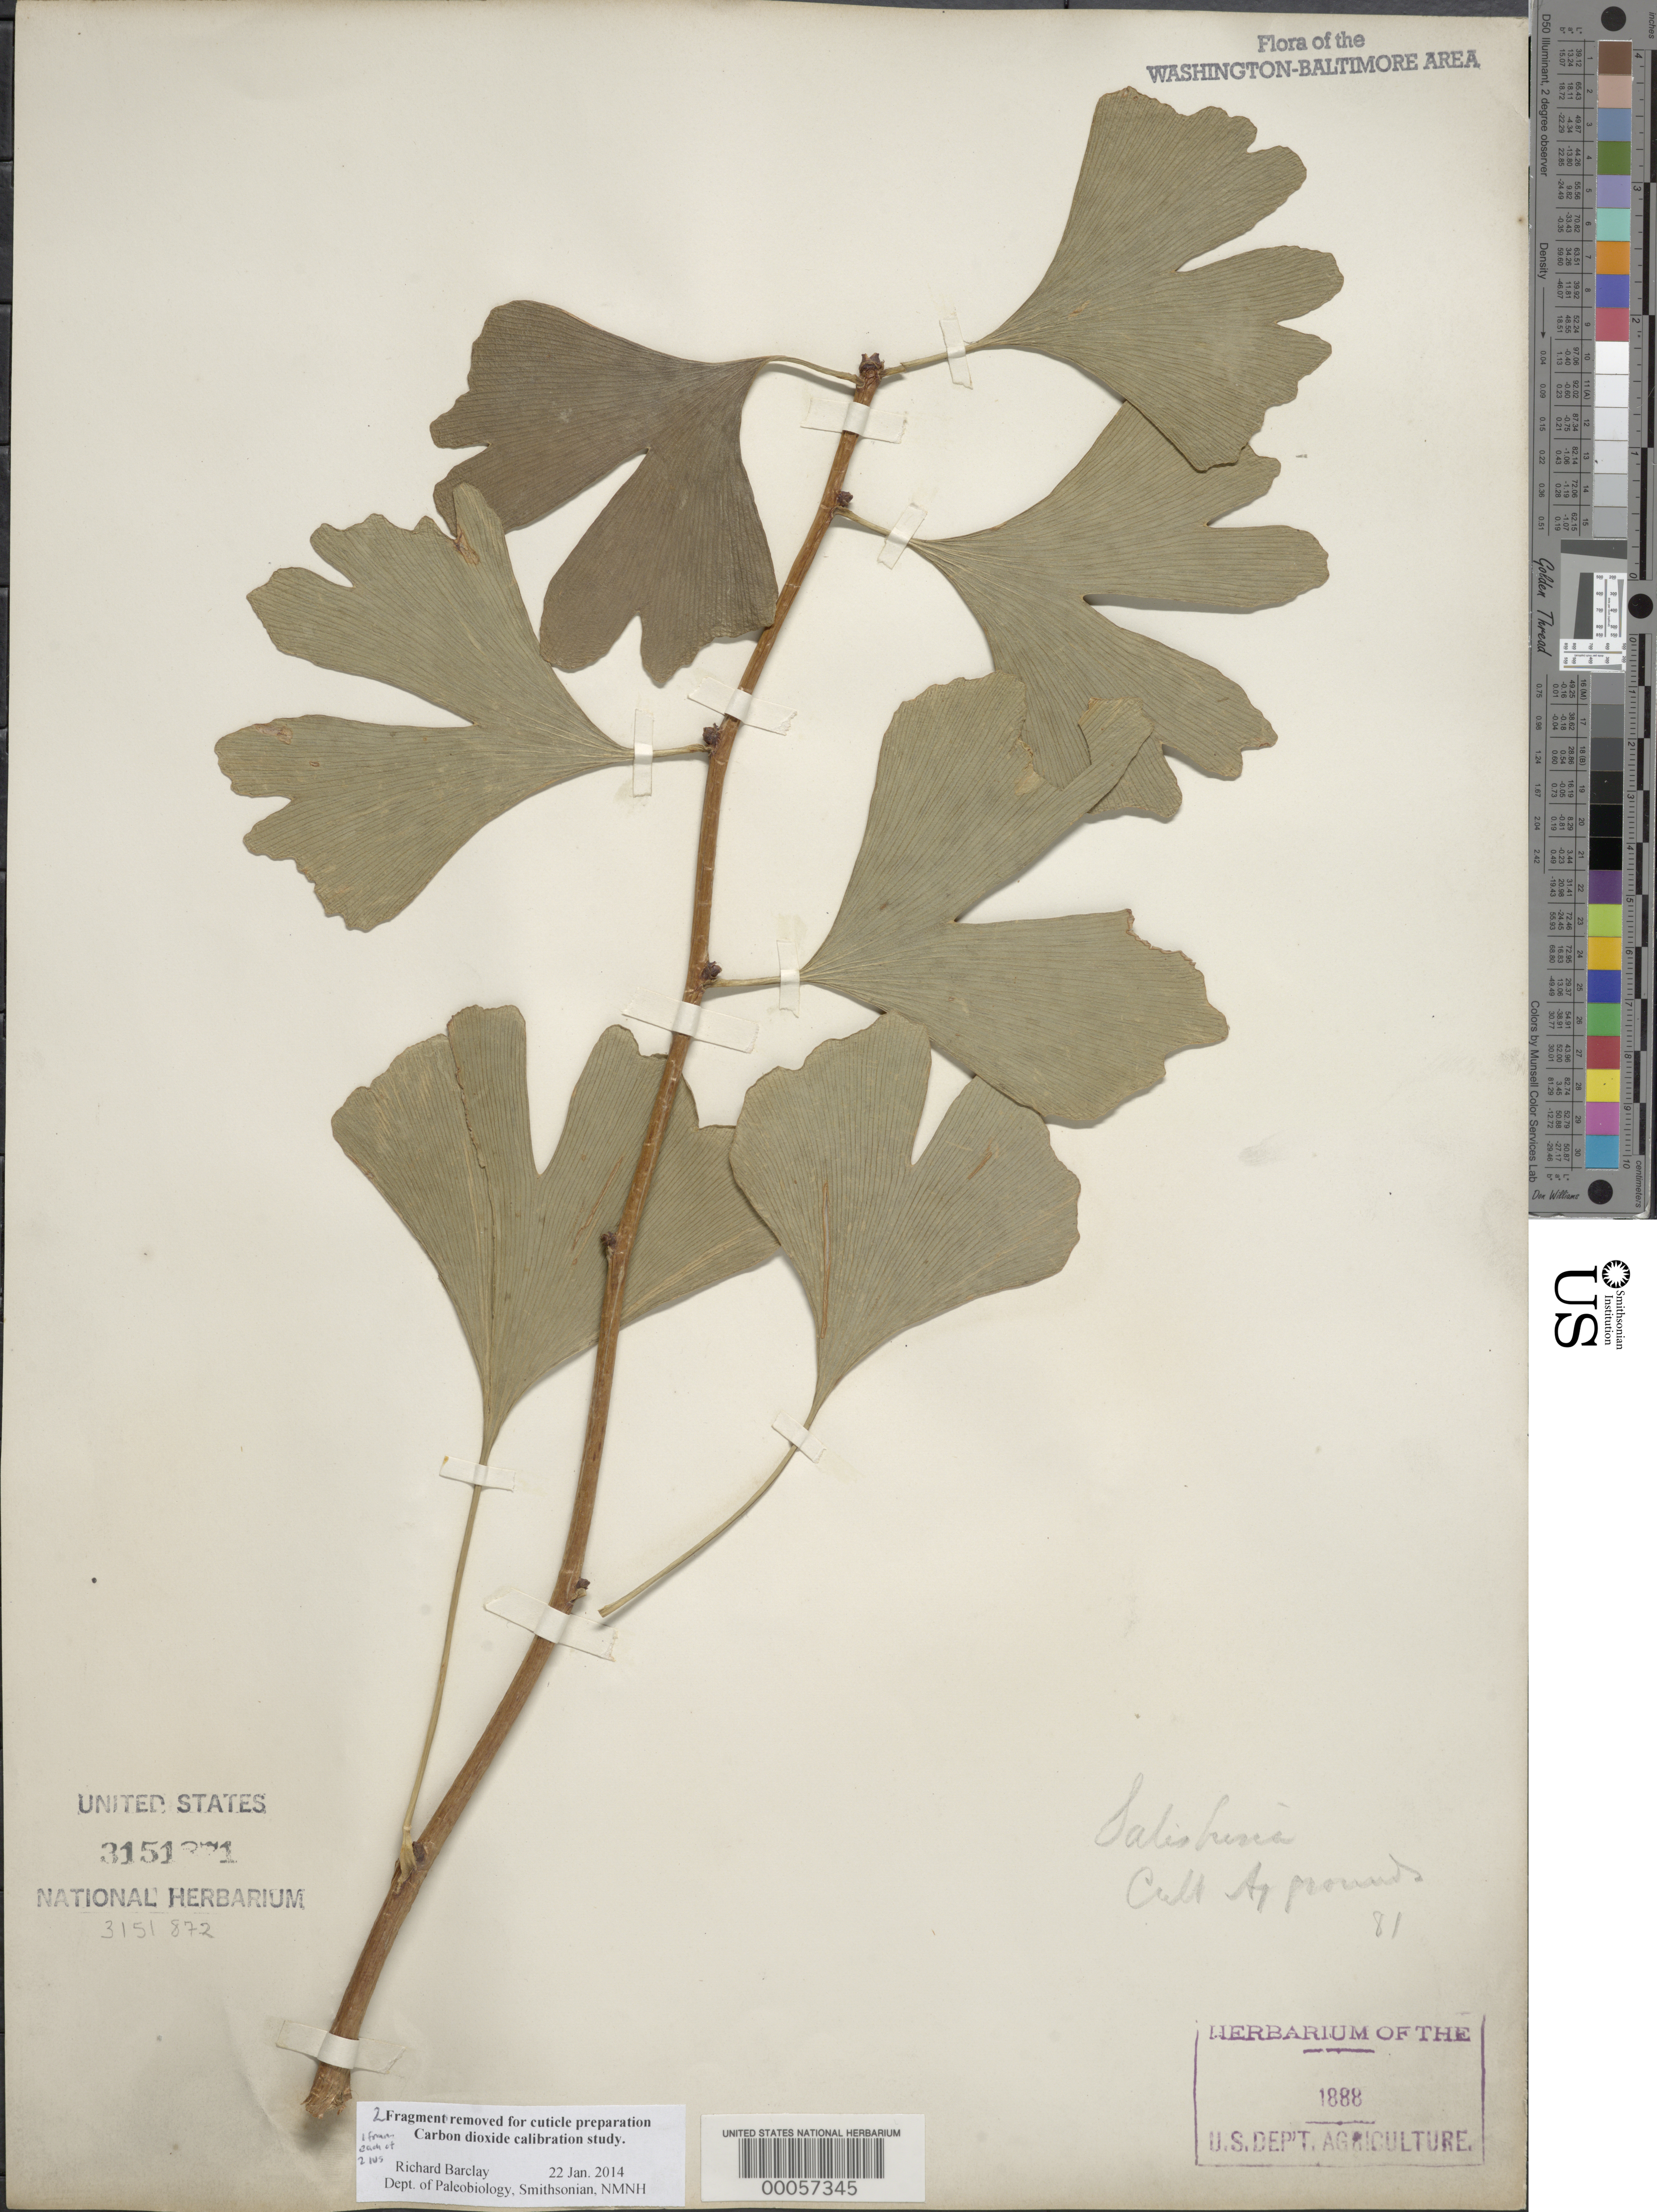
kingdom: Plantae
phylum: Tracheophyta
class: Ginkgoopsida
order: Ginkgoales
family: Ginkgoaceae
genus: Ginkgo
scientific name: Ginkgo biloba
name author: L.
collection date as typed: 1881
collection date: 1881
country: United States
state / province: District of Columbia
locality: Vicinity of Washington D.C.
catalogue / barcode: US 3151872